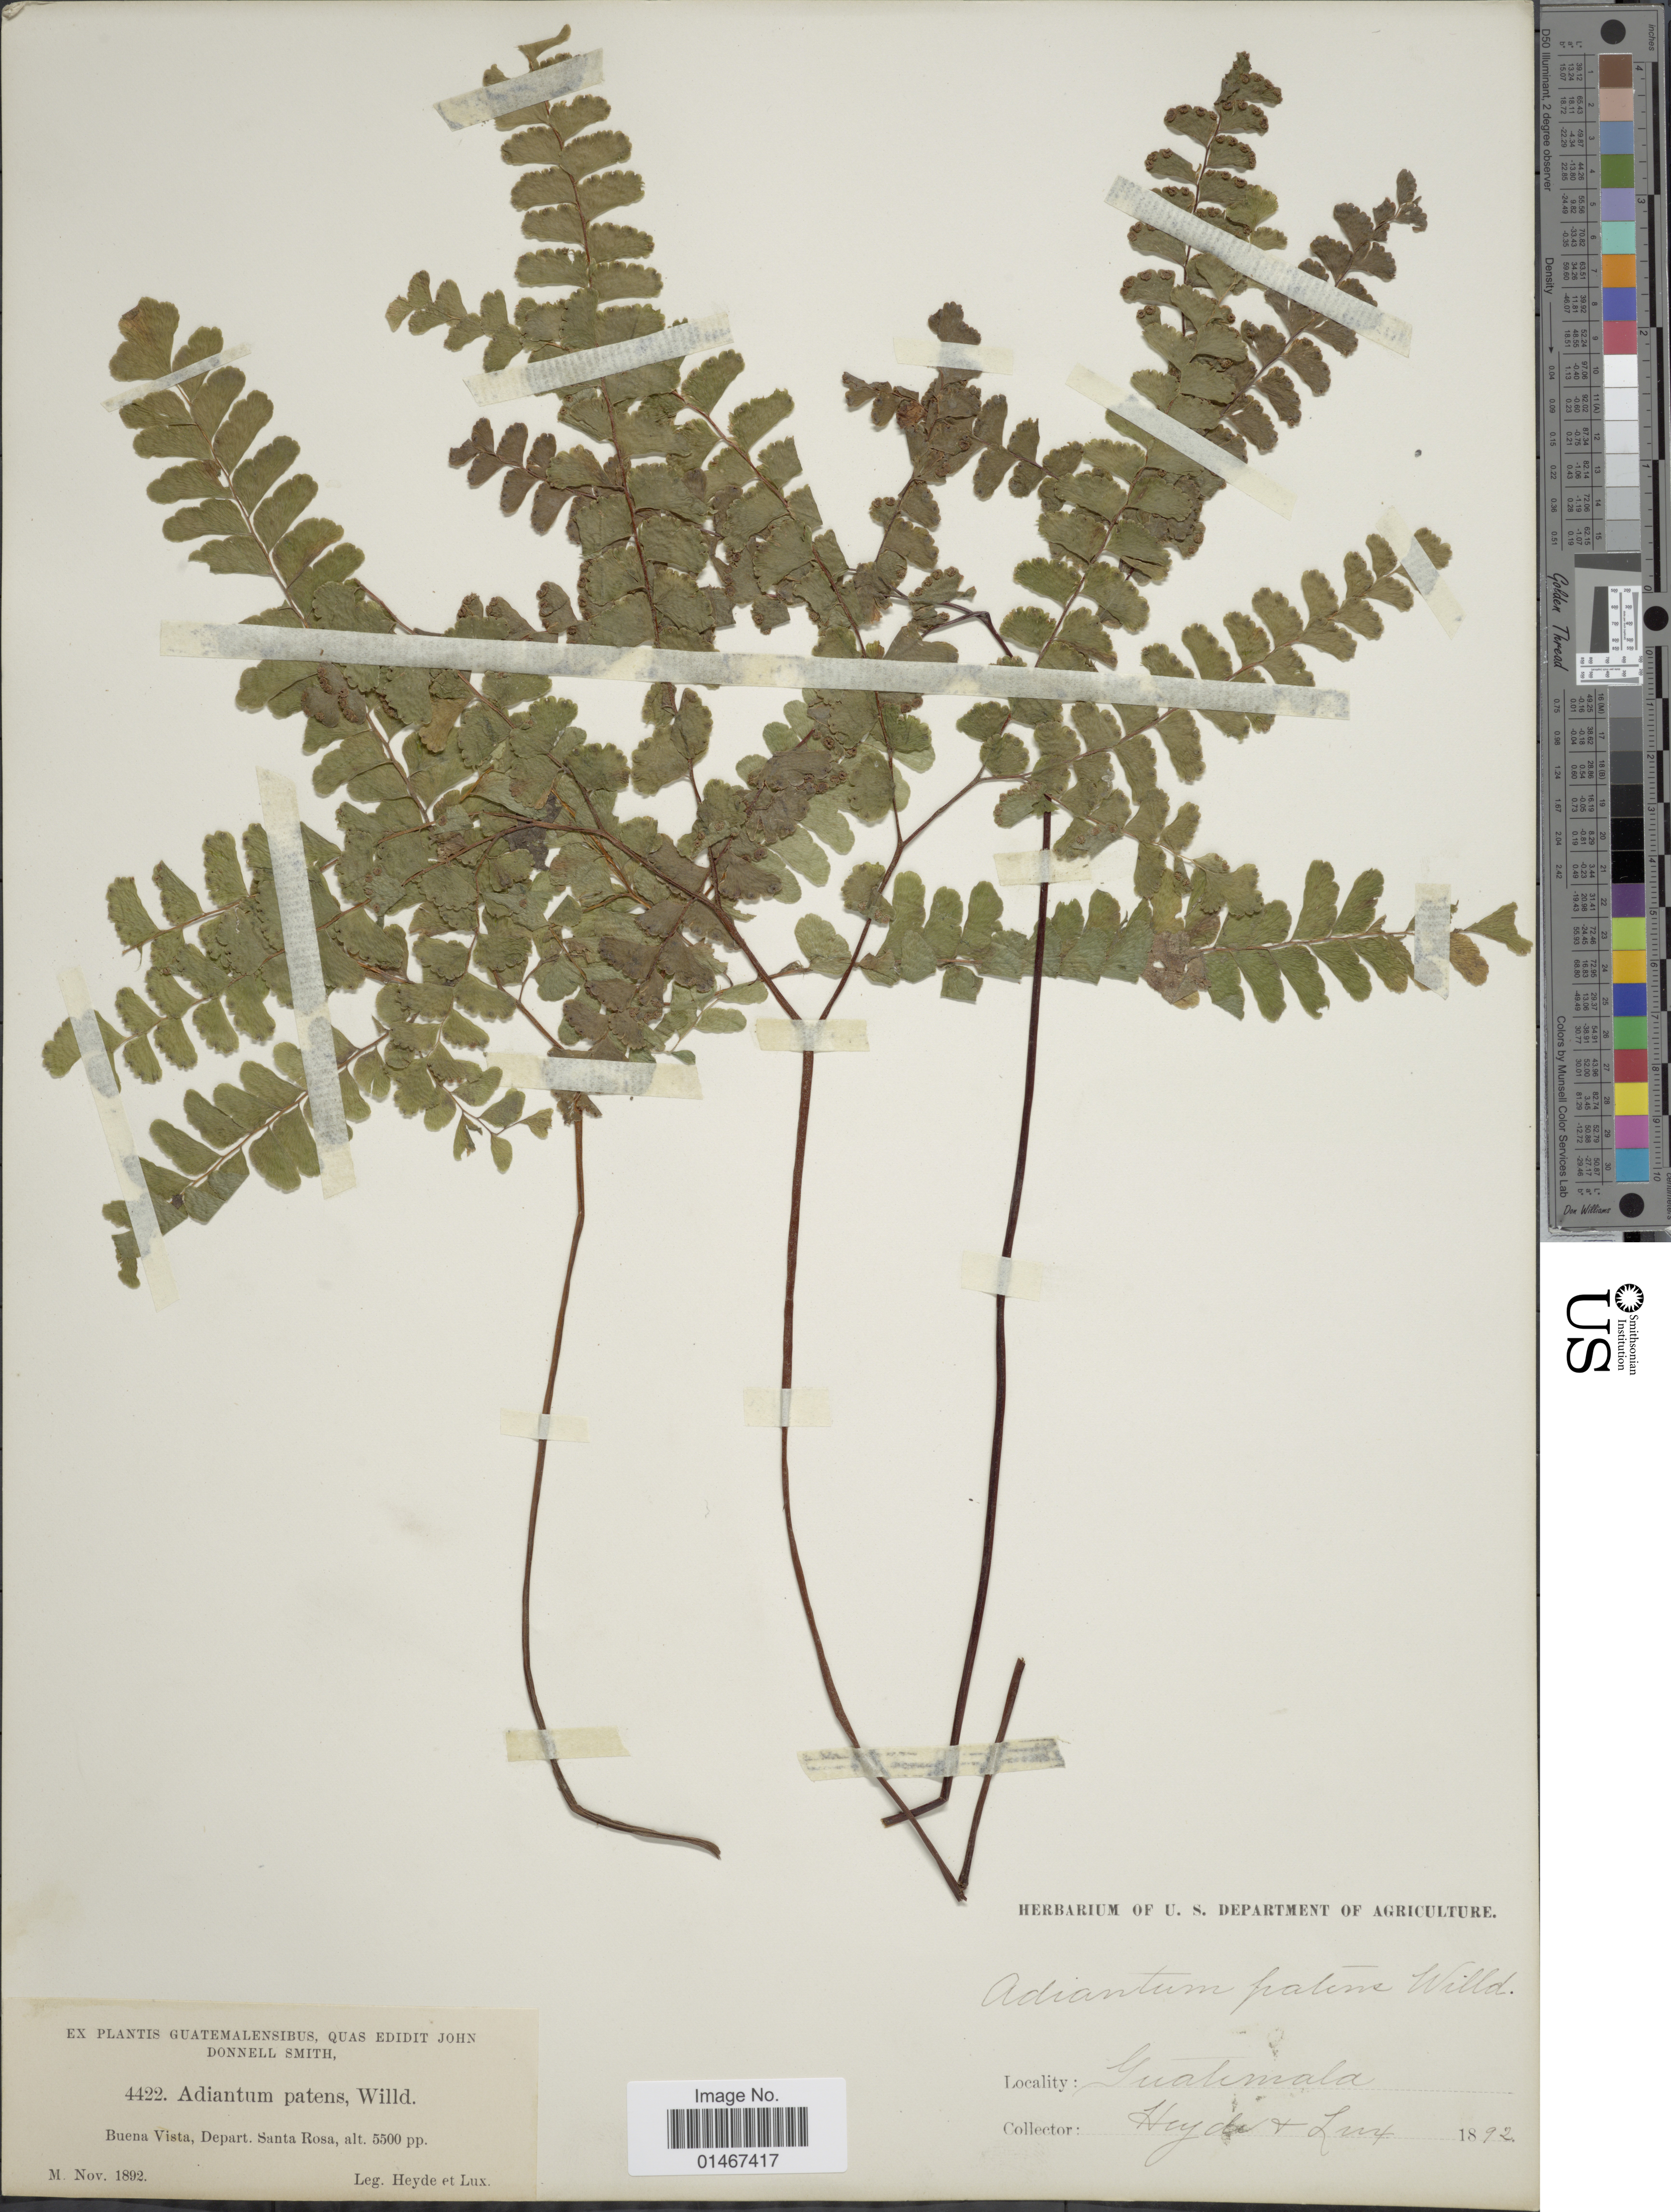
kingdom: Plantae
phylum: Tracheophyta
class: Polypodiopsida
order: Polypodiales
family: Pteridaceae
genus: Adiantum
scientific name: Adiantum patens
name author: Willd.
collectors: Heyde & Lux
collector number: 4422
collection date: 1892-11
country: Guatemala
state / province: Santa Rosa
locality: Buena Vista, Depart. Santa Rosa.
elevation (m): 1676